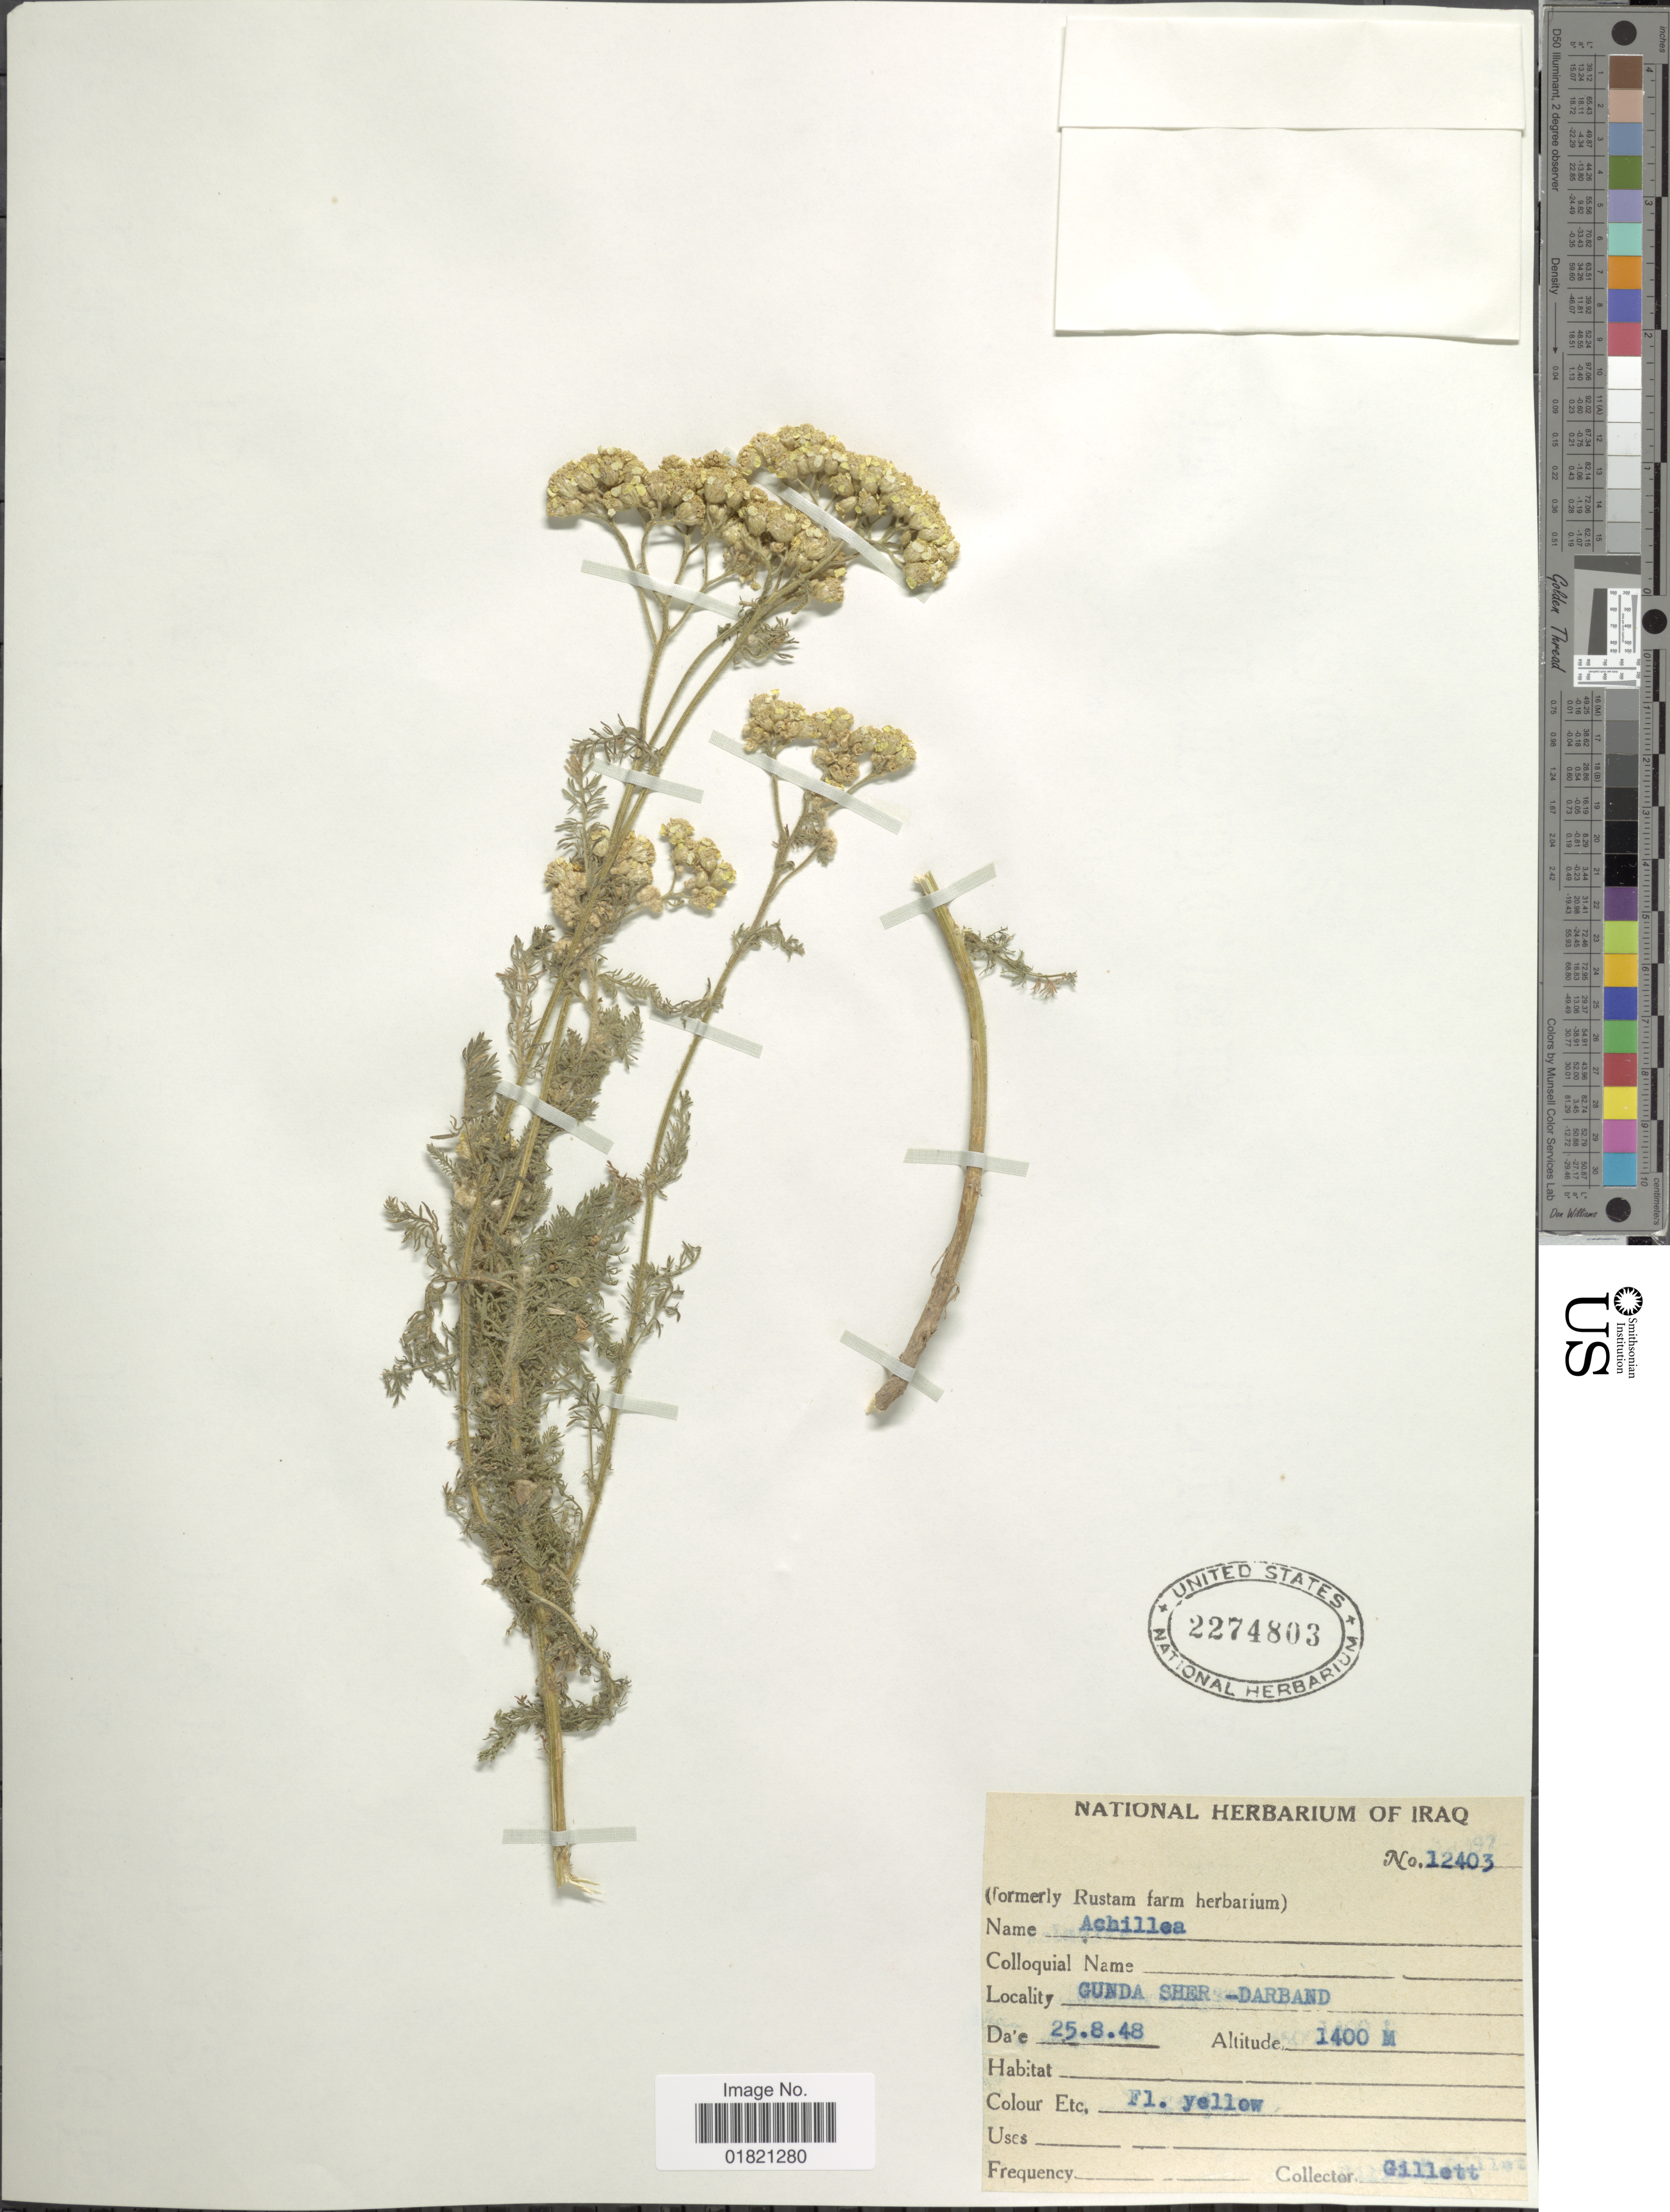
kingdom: Plantae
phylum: Tracheophyta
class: Magnoliopsida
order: Asterales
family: Asteraceae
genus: Achillea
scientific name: Achillea sp.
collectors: Gillett, --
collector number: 12403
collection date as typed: Transcribed d/m/y: 25/8/48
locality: Gunda Sher-Darband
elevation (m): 1400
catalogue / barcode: US 2274803